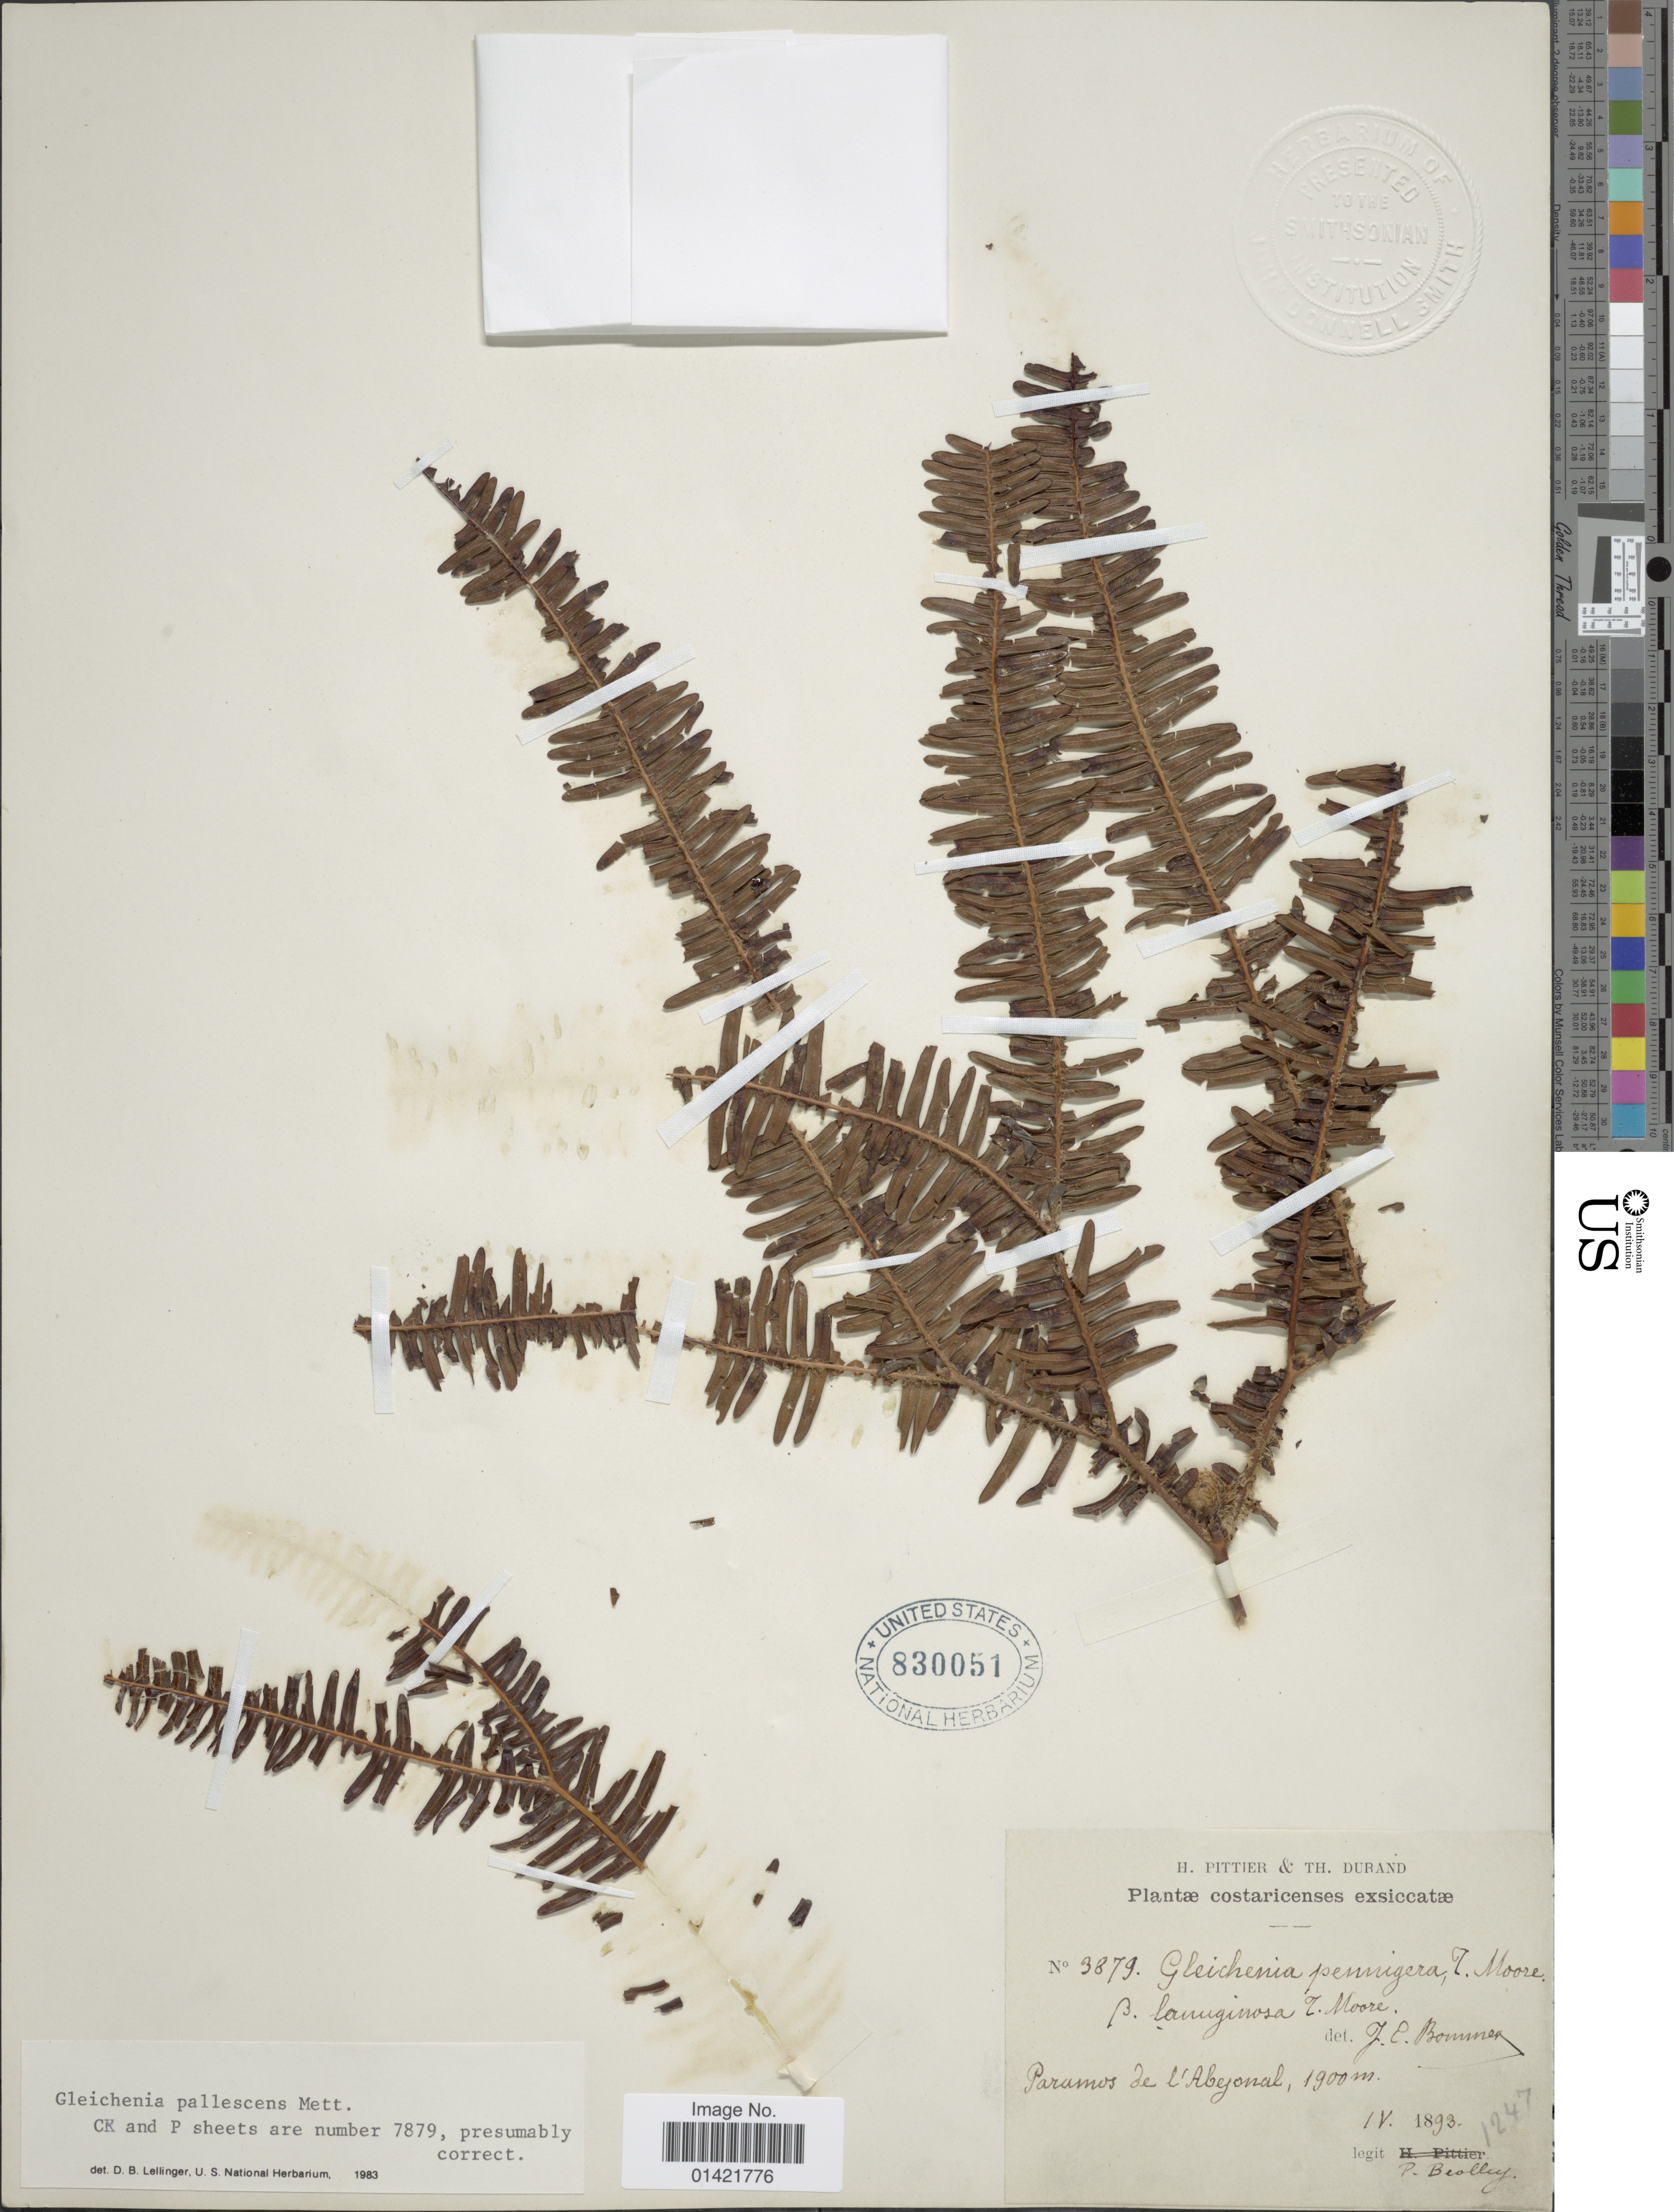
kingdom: Plantae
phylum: Tracheophyta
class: Polypodiopsida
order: Gleicheniales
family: Gleicheniaceae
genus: Sticherus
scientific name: Sticherus pallescens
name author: (Mett.) Vareschi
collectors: P. Biolley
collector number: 3879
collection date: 1893-04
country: Costa Rica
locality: Paramos de l'Abejonal.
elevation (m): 1900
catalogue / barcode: US 830051